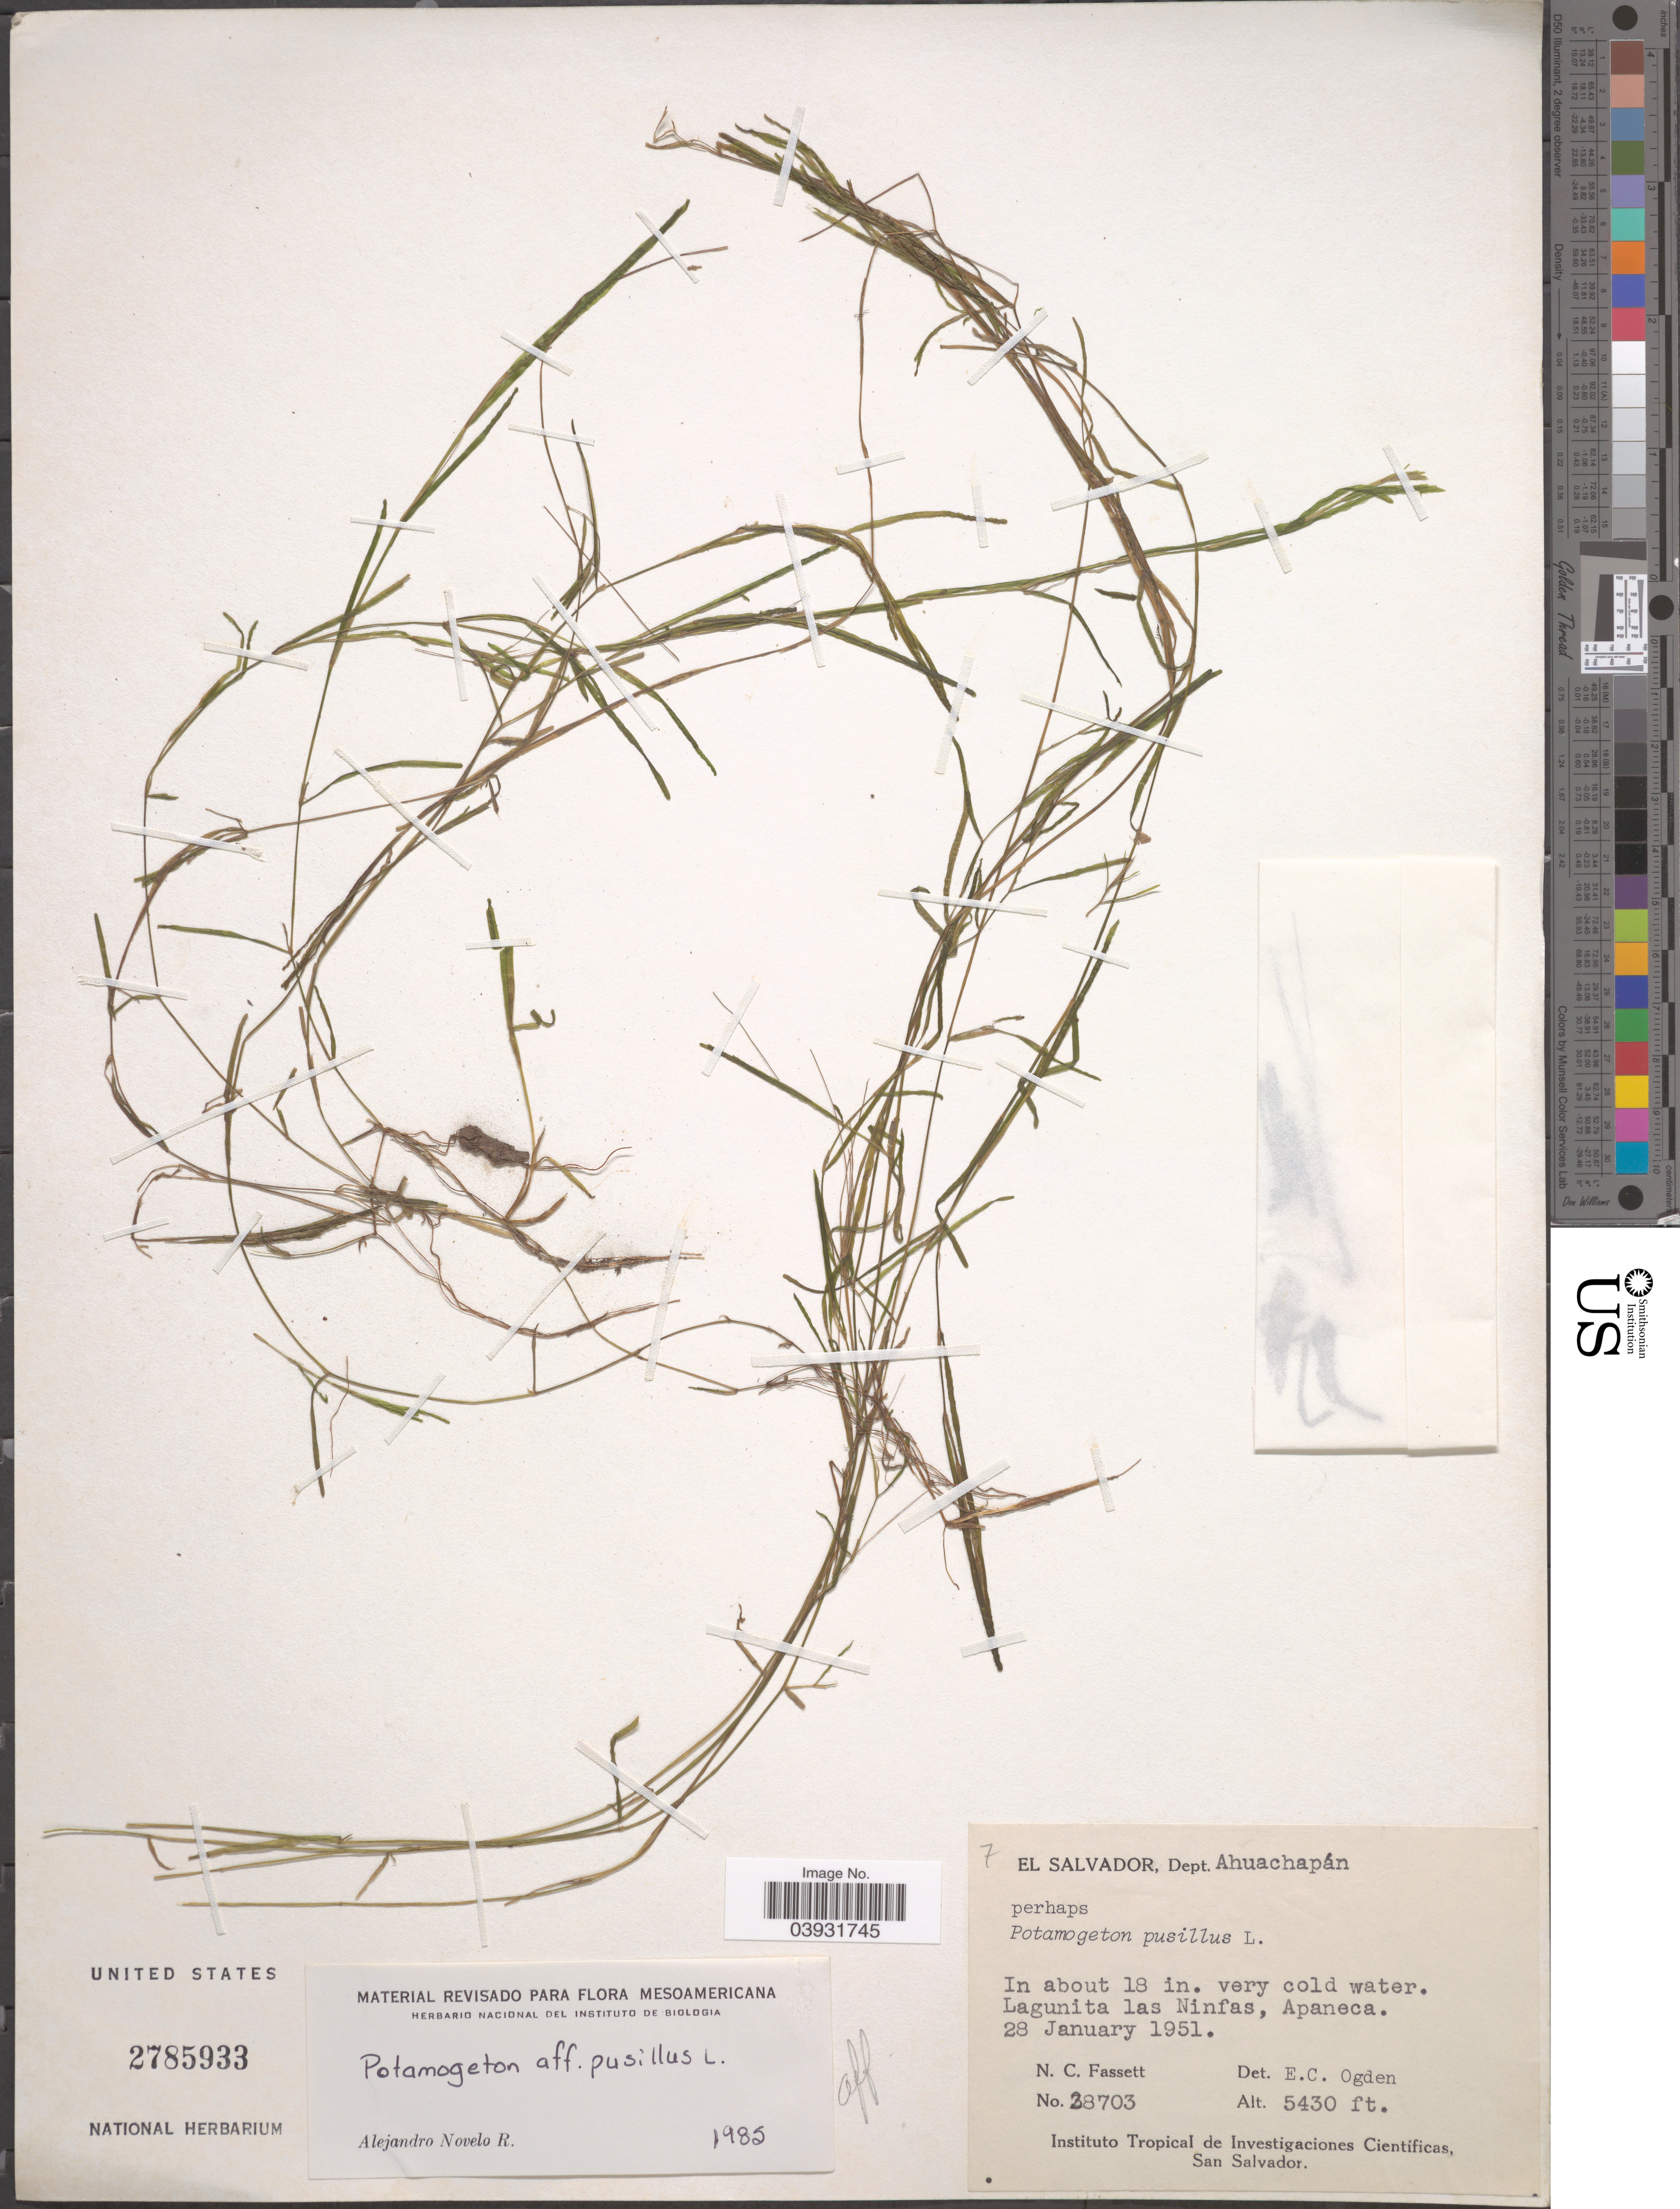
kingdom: Plantae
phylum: Tracheophyta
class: Liliopsida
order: Alismatales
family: Potamogetonaceae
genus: Potamogeton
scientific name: Potamogeton pusillus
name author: L.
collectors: N. C. Fassett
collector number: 28703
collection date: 1951-01-28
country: El Salvador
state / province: Ahuachapan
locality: Dept. Ahuachapán. Lagunita las Ninfas, Apaneca.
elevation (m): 1655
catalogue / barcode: US 2785933